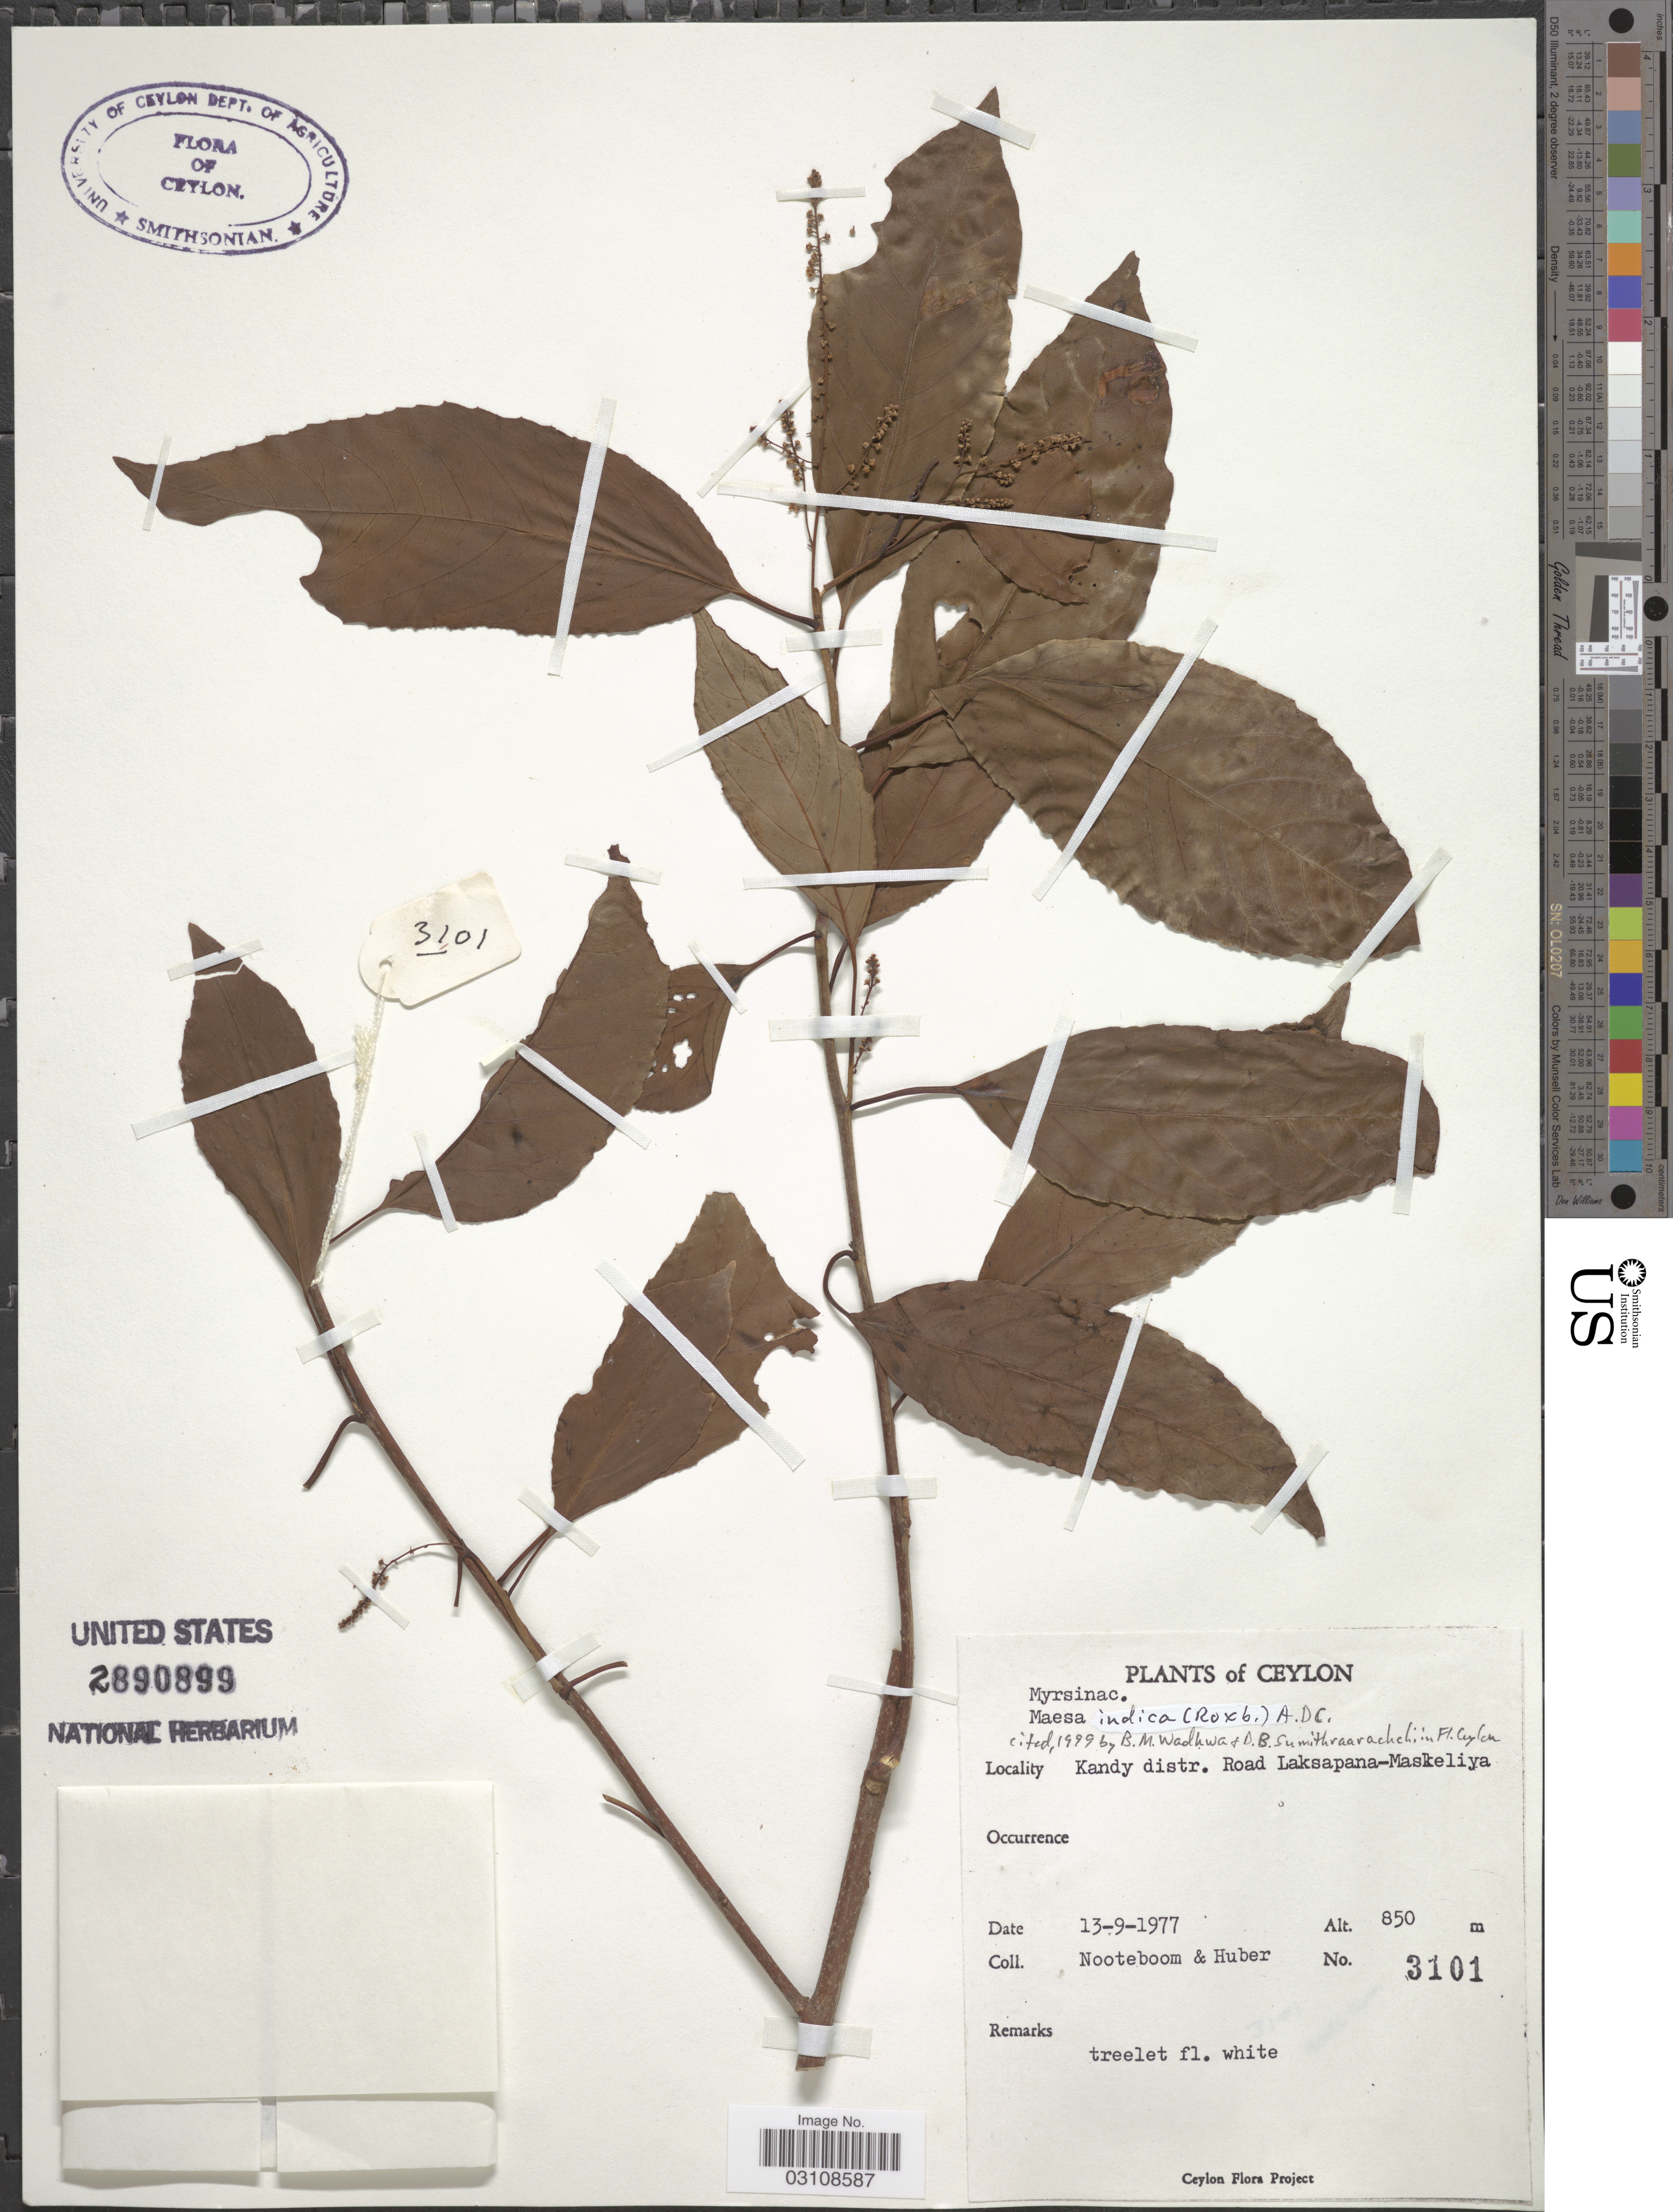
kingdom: Plantae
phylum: Tracheophyta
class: Magnoliopsida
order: Ericales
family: Primulaceae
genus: Maesa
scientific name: Maesa indica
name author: (Roxb.) A. DC.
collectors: Nooteboom, -- & Huber, --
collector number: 3101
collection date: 1977-09-13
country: Sri Lanka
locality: Ceylon. Kandy distr. Road Laksapana-Maskeliya.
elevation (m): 850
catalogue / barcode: US 2890899